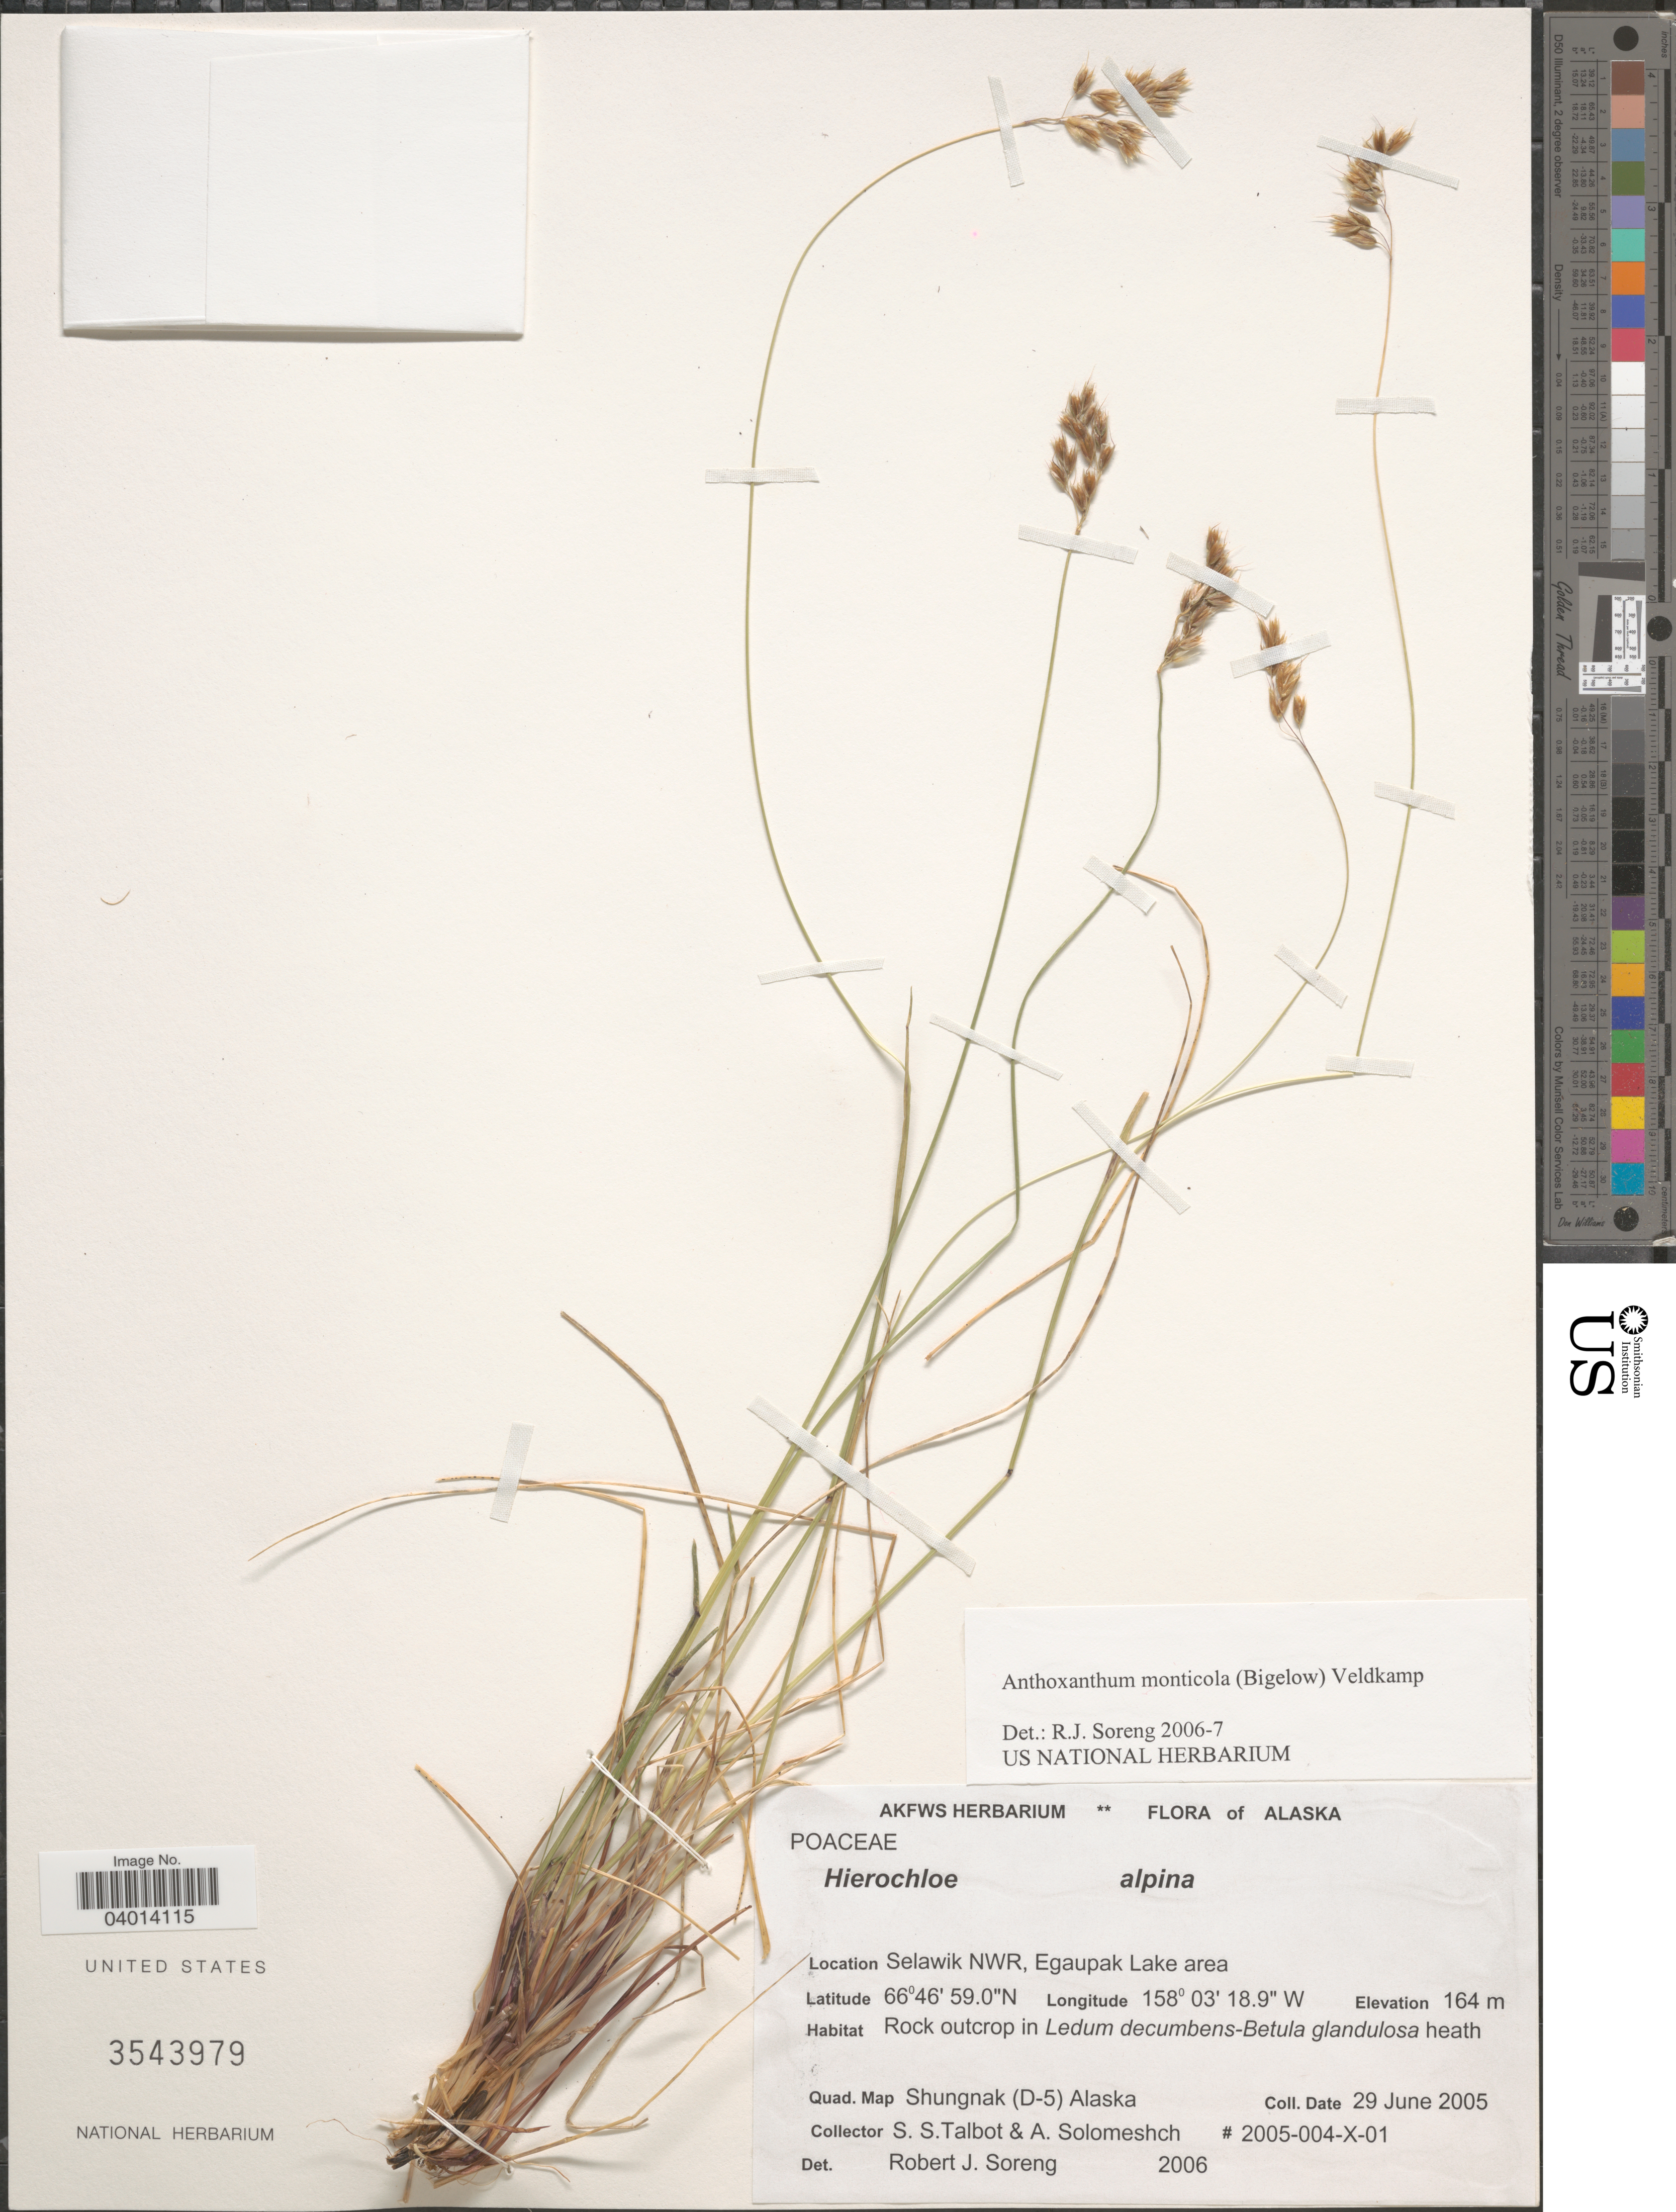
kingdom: Plantae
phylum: Tracheophyta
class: Liliopsida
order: Poales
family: Poaceae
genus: Anthoxanthum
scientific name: Anthoxanthum monticola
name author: (Bigelow) Veldkamp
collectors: S. S. Talbot & A. Solomeshch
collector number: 2005-004-X-01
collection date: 2005-06-29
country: United States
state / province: Alaska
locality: Selawik NWR, Egaupak Lake area. Quad. Map Shungnak (D-5) Alaska.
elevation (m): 164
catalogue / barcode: US 3543979